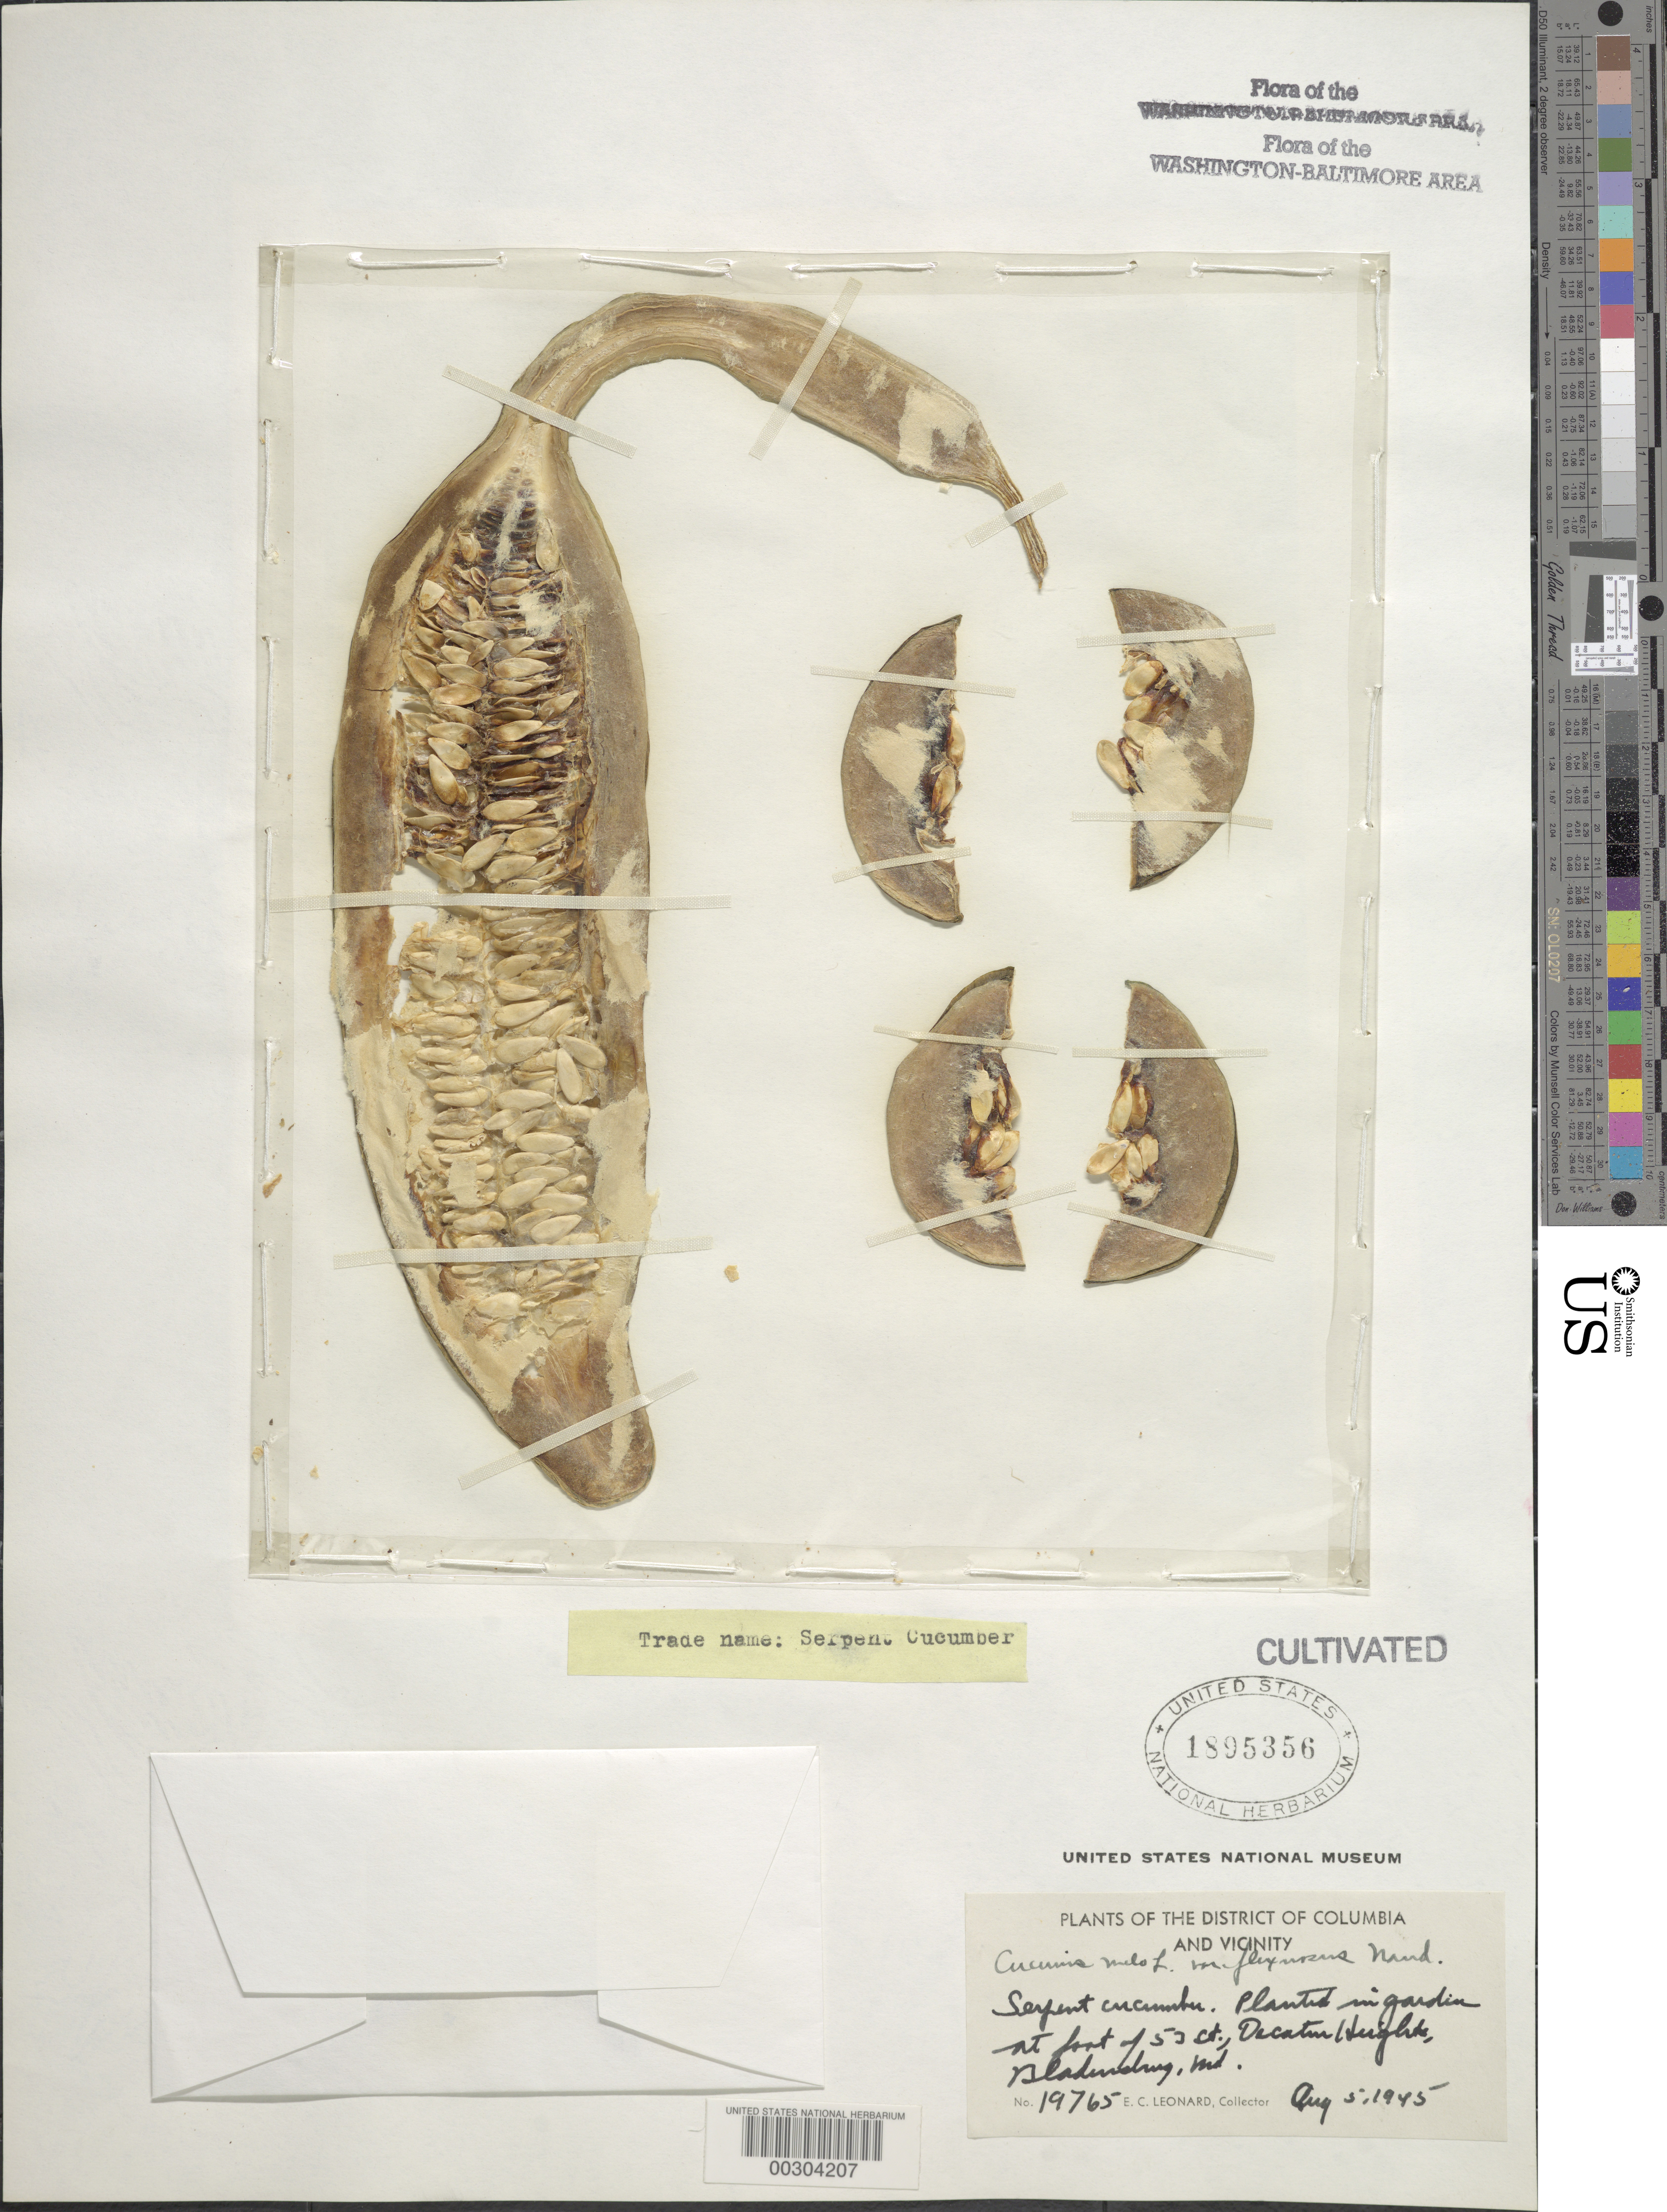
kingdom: Plantae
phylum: Tracheophyta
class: Magnoliopsida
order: Cucurbitales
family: Cucurbitaceae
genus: Cucumis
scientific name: Cucumis melo var. flexuosus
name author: (L.) Naudin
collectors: E. C. Leonard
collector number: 19765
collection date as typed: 05 Aug 1945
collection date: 1945-08-05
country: United States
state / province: Maryland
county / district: Prince George's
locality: Bladensburg, at foot of 53 St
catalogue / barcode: US 1895356